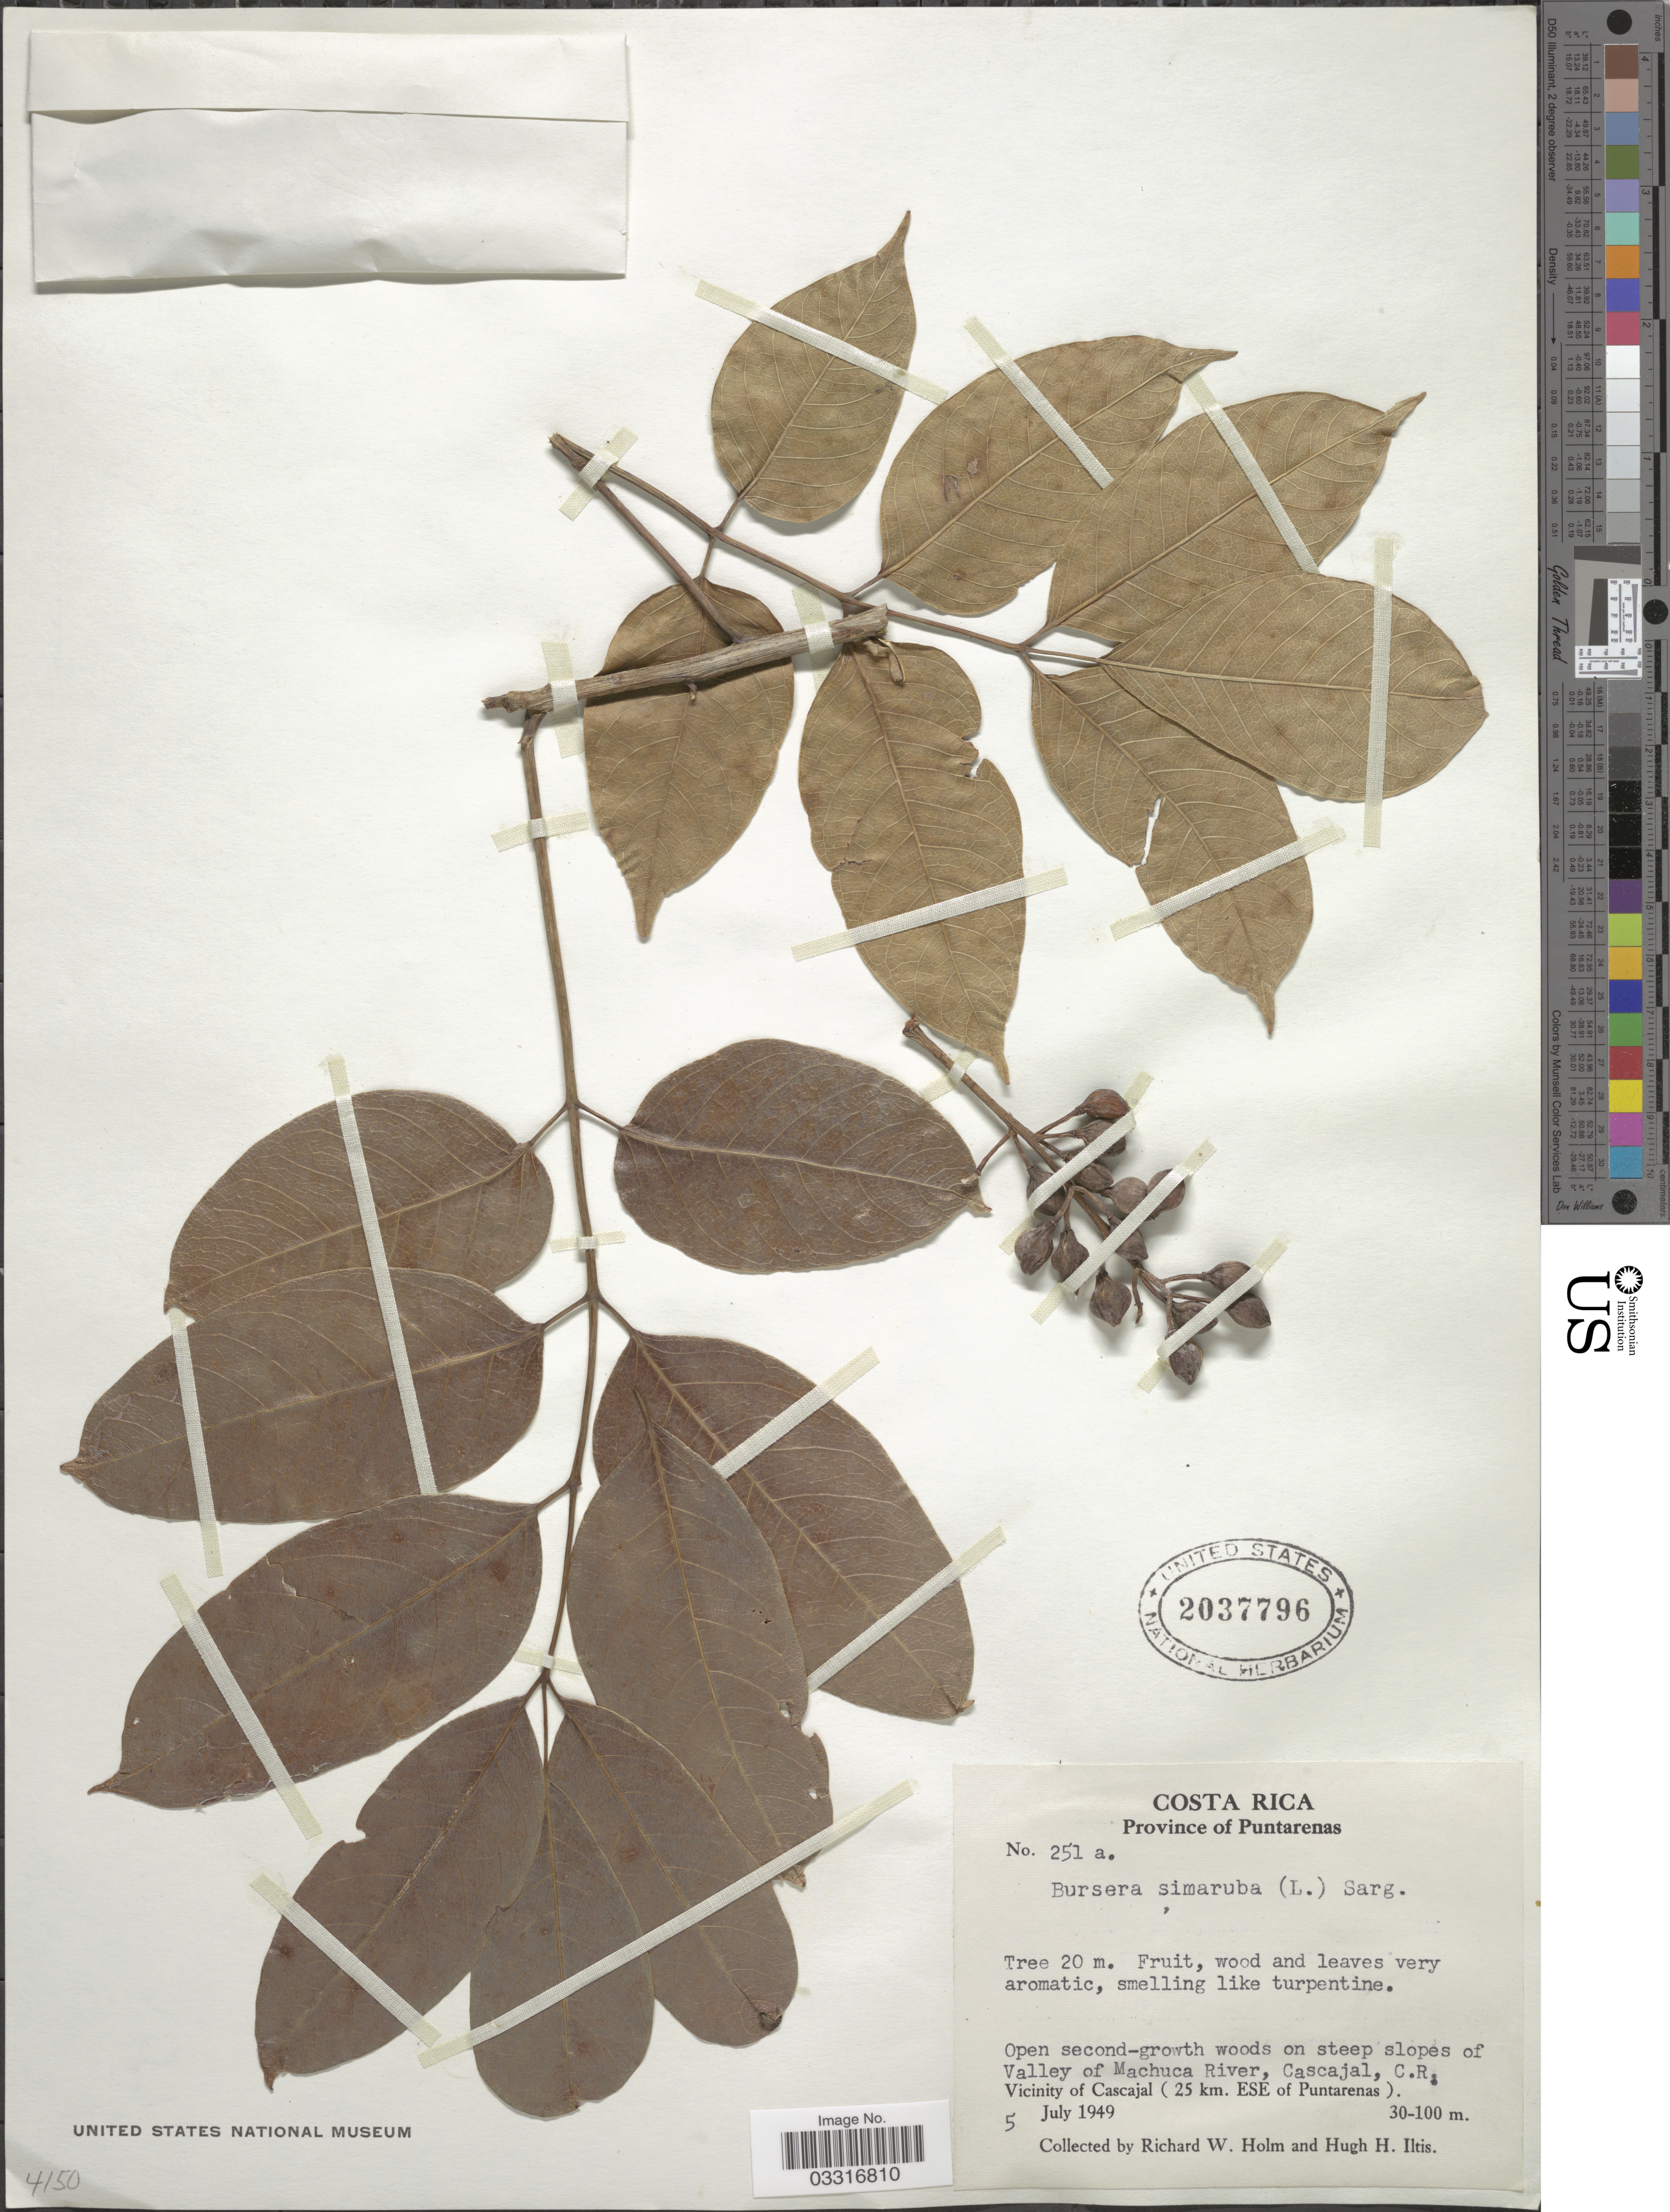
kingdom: Plantae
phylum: Tracheophyta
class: Magnoliopsida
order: Sapindales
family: Burseraceae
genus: Bursera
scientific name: Bursera simaruba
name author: (L.) Sarg.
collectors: R. W. Holm & H. Iltis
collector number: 251a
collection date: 1949-07-05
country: Costa Rica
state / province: Puntarenas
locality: Open second-growth woods on steep slopes of Valley of Machuca River, Cascajal, C.R., Vicinity of Cascajal (25 km. ESE of Puntarenas).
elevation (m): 30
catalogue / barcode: US 2037796